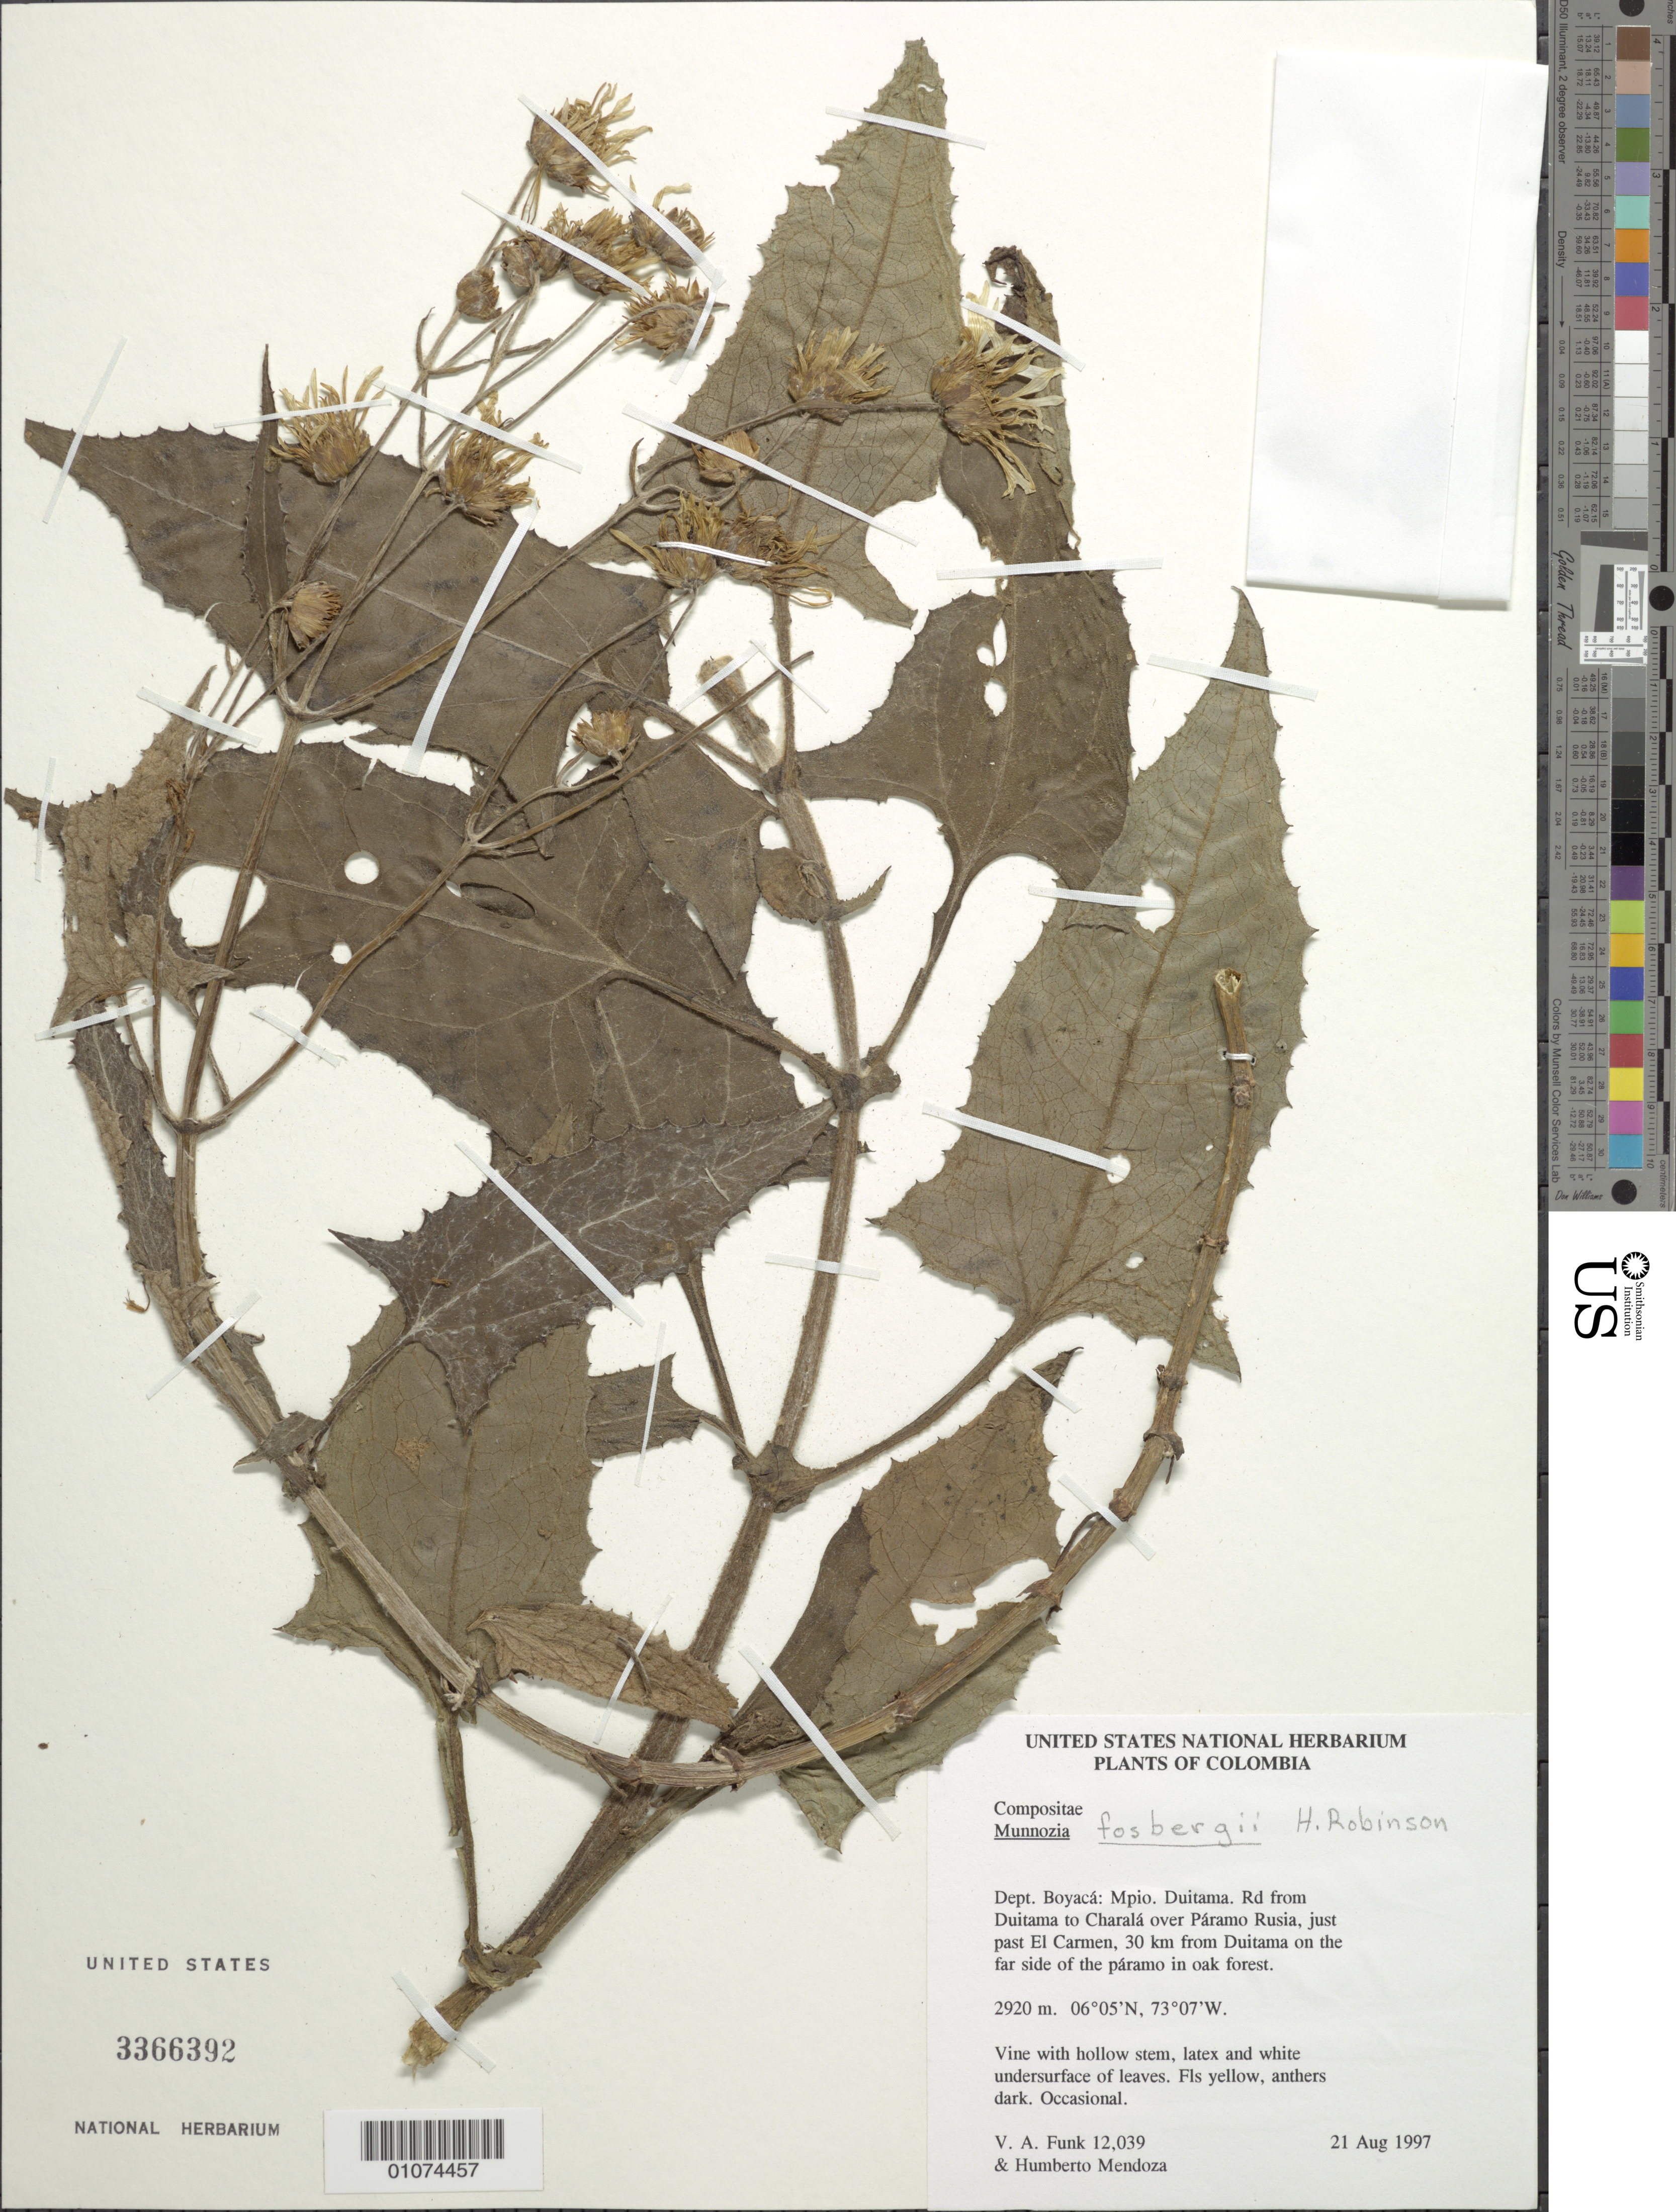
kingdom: Plantae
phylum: Tracheophyta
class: Magnoliopsida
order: Asterales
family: Asteraceae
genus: Munnozia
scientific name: Munnozia fosbergii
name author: H. Rob.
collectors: V. Funk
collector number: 12039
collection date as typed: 21-Aug-97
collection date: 1997-08-21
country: Colombia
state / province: Boyacá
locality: Mpio. Duitama. Rd from Duitama to Charalá over Páramo Rusia, just past El Carmen, 30 km from Duitama on the far side of the páramo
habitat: Oak forest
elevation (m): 2920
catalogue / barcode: US 3366392